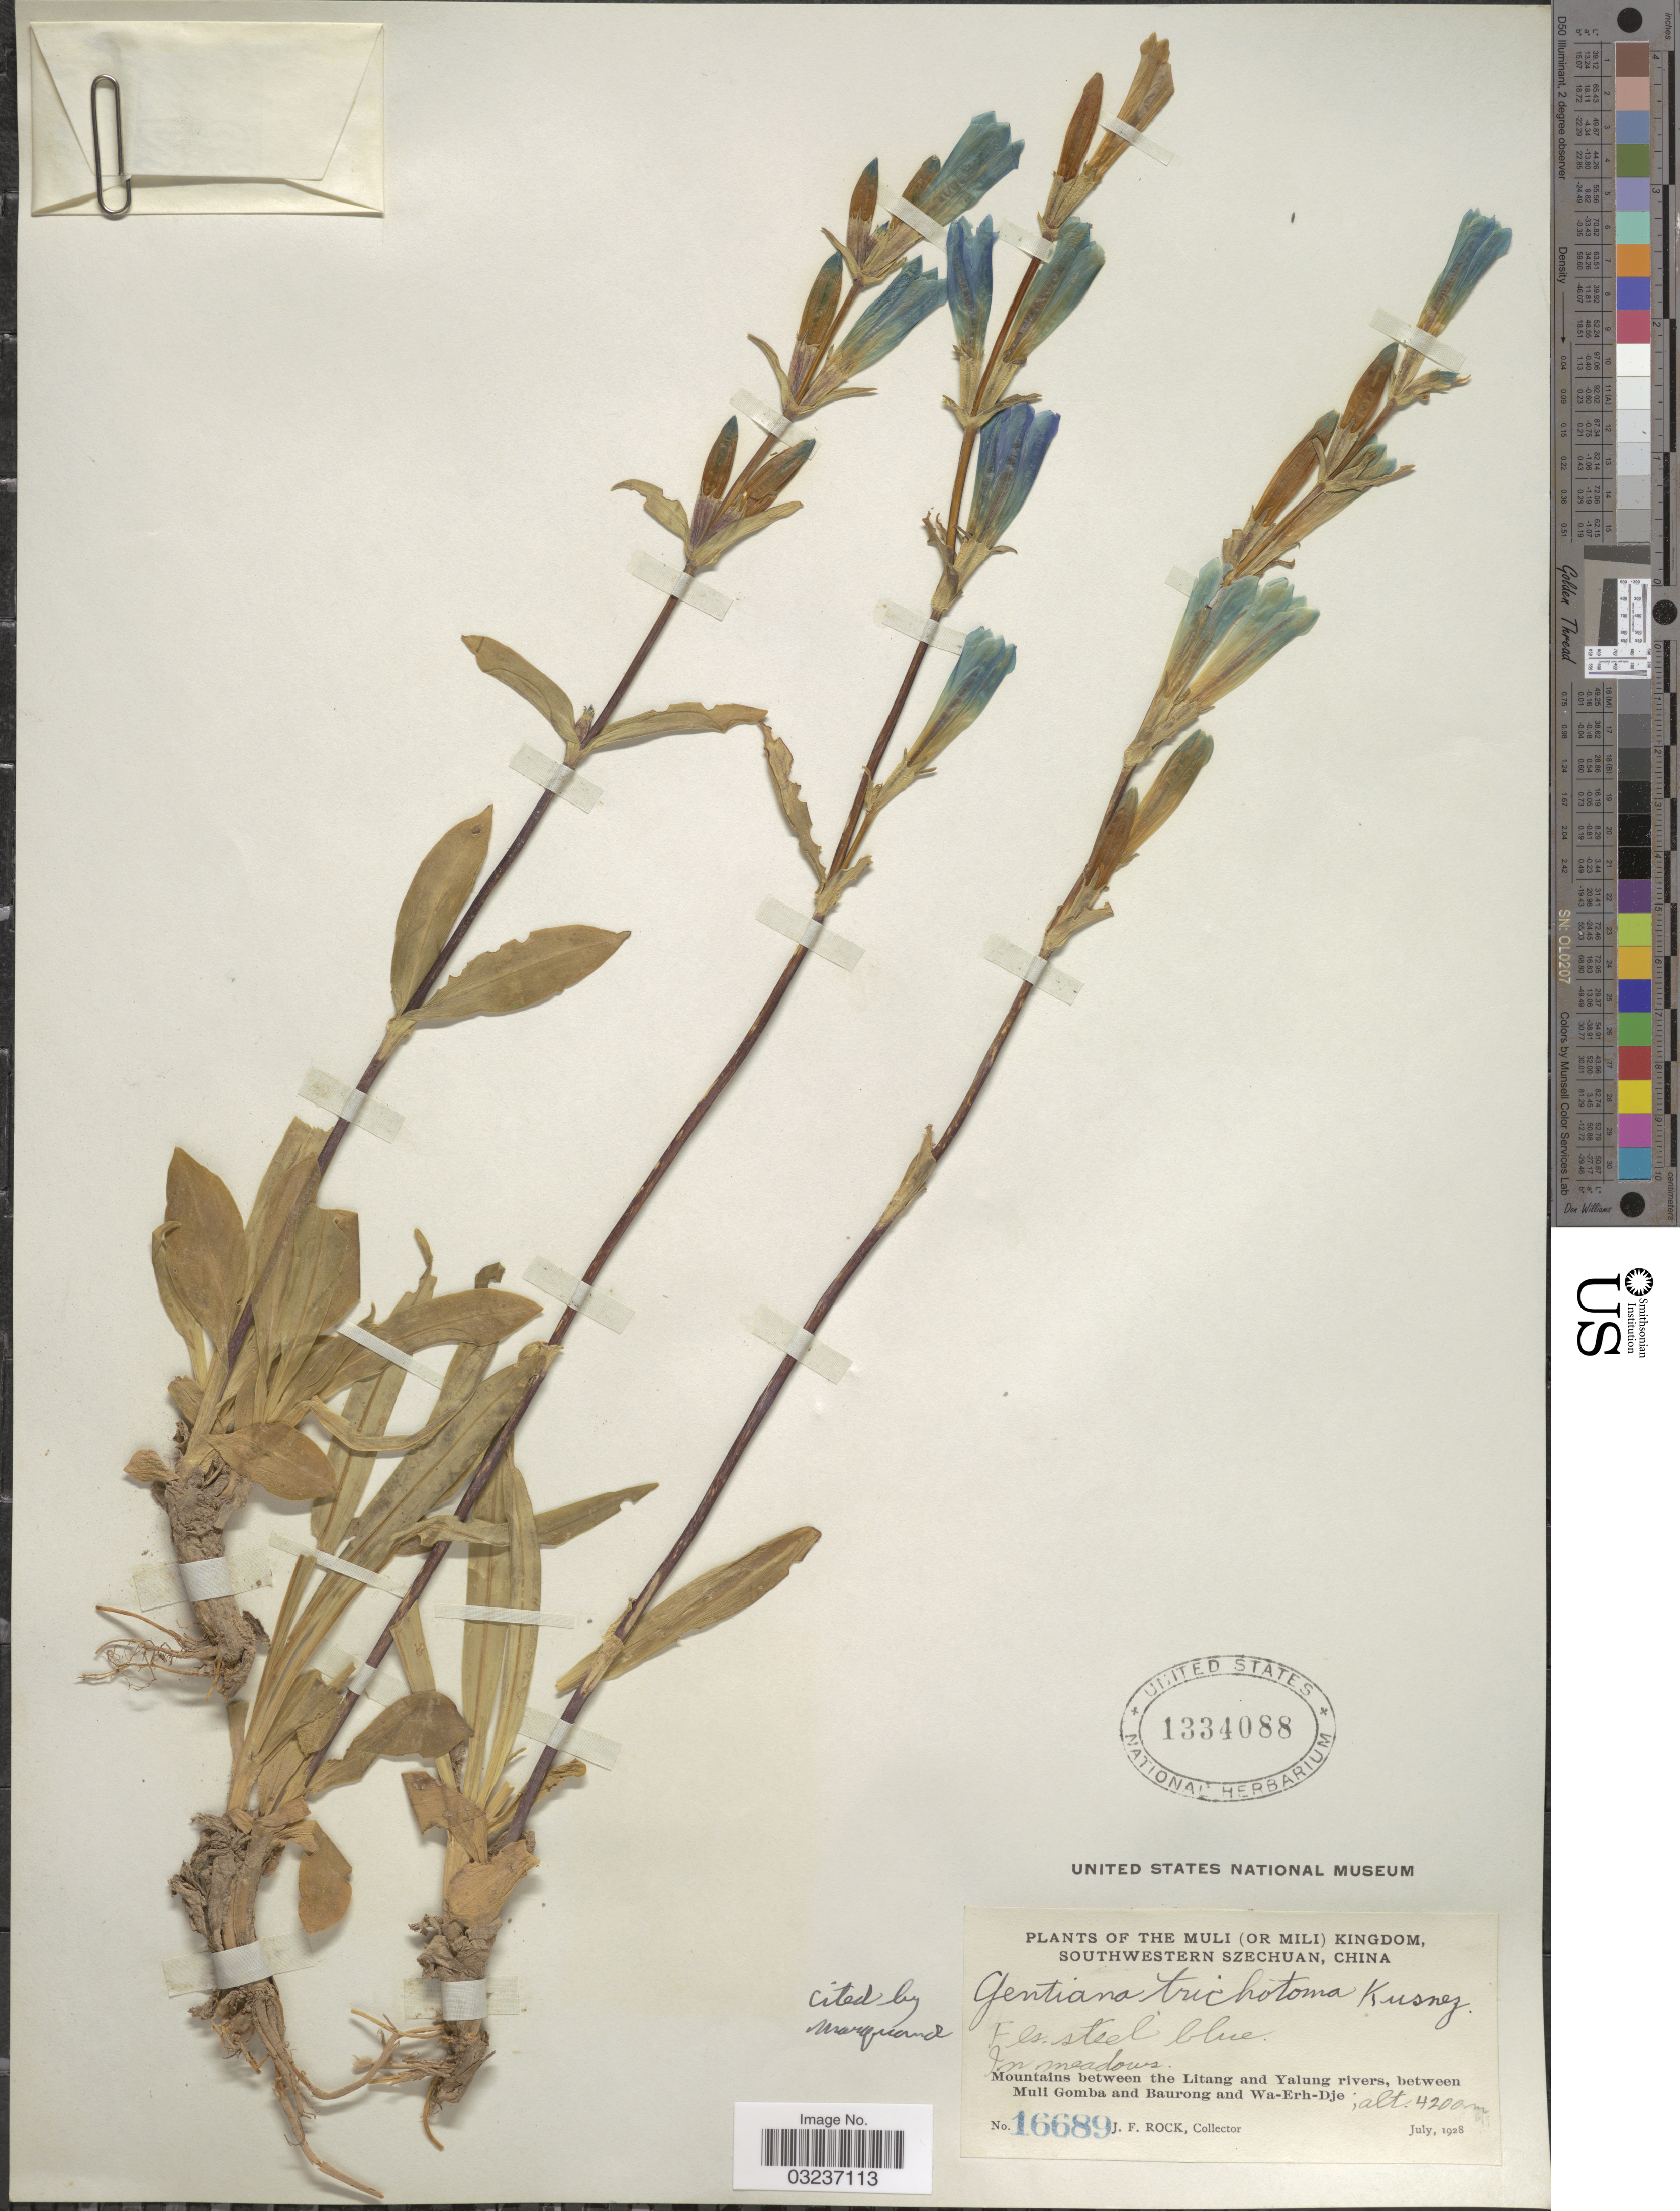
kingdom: Plantae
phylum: Tracheophyta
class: Magnoliopsida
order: Gentianales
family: Gentianaceae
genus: Gentiana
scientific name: Gentiana trichotoma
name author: Kusn.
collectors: J. Rock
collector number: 16689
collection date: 1928-07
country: China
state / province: Sichuan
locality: The Muli (or Mili) Kingdom. Southwestern Szechuan. Mountains between the Litang and Yalung rivers, between Muli Gomba and Baurong and Wa-Erh-Dje.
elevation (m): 4200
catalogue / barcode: US 1334088